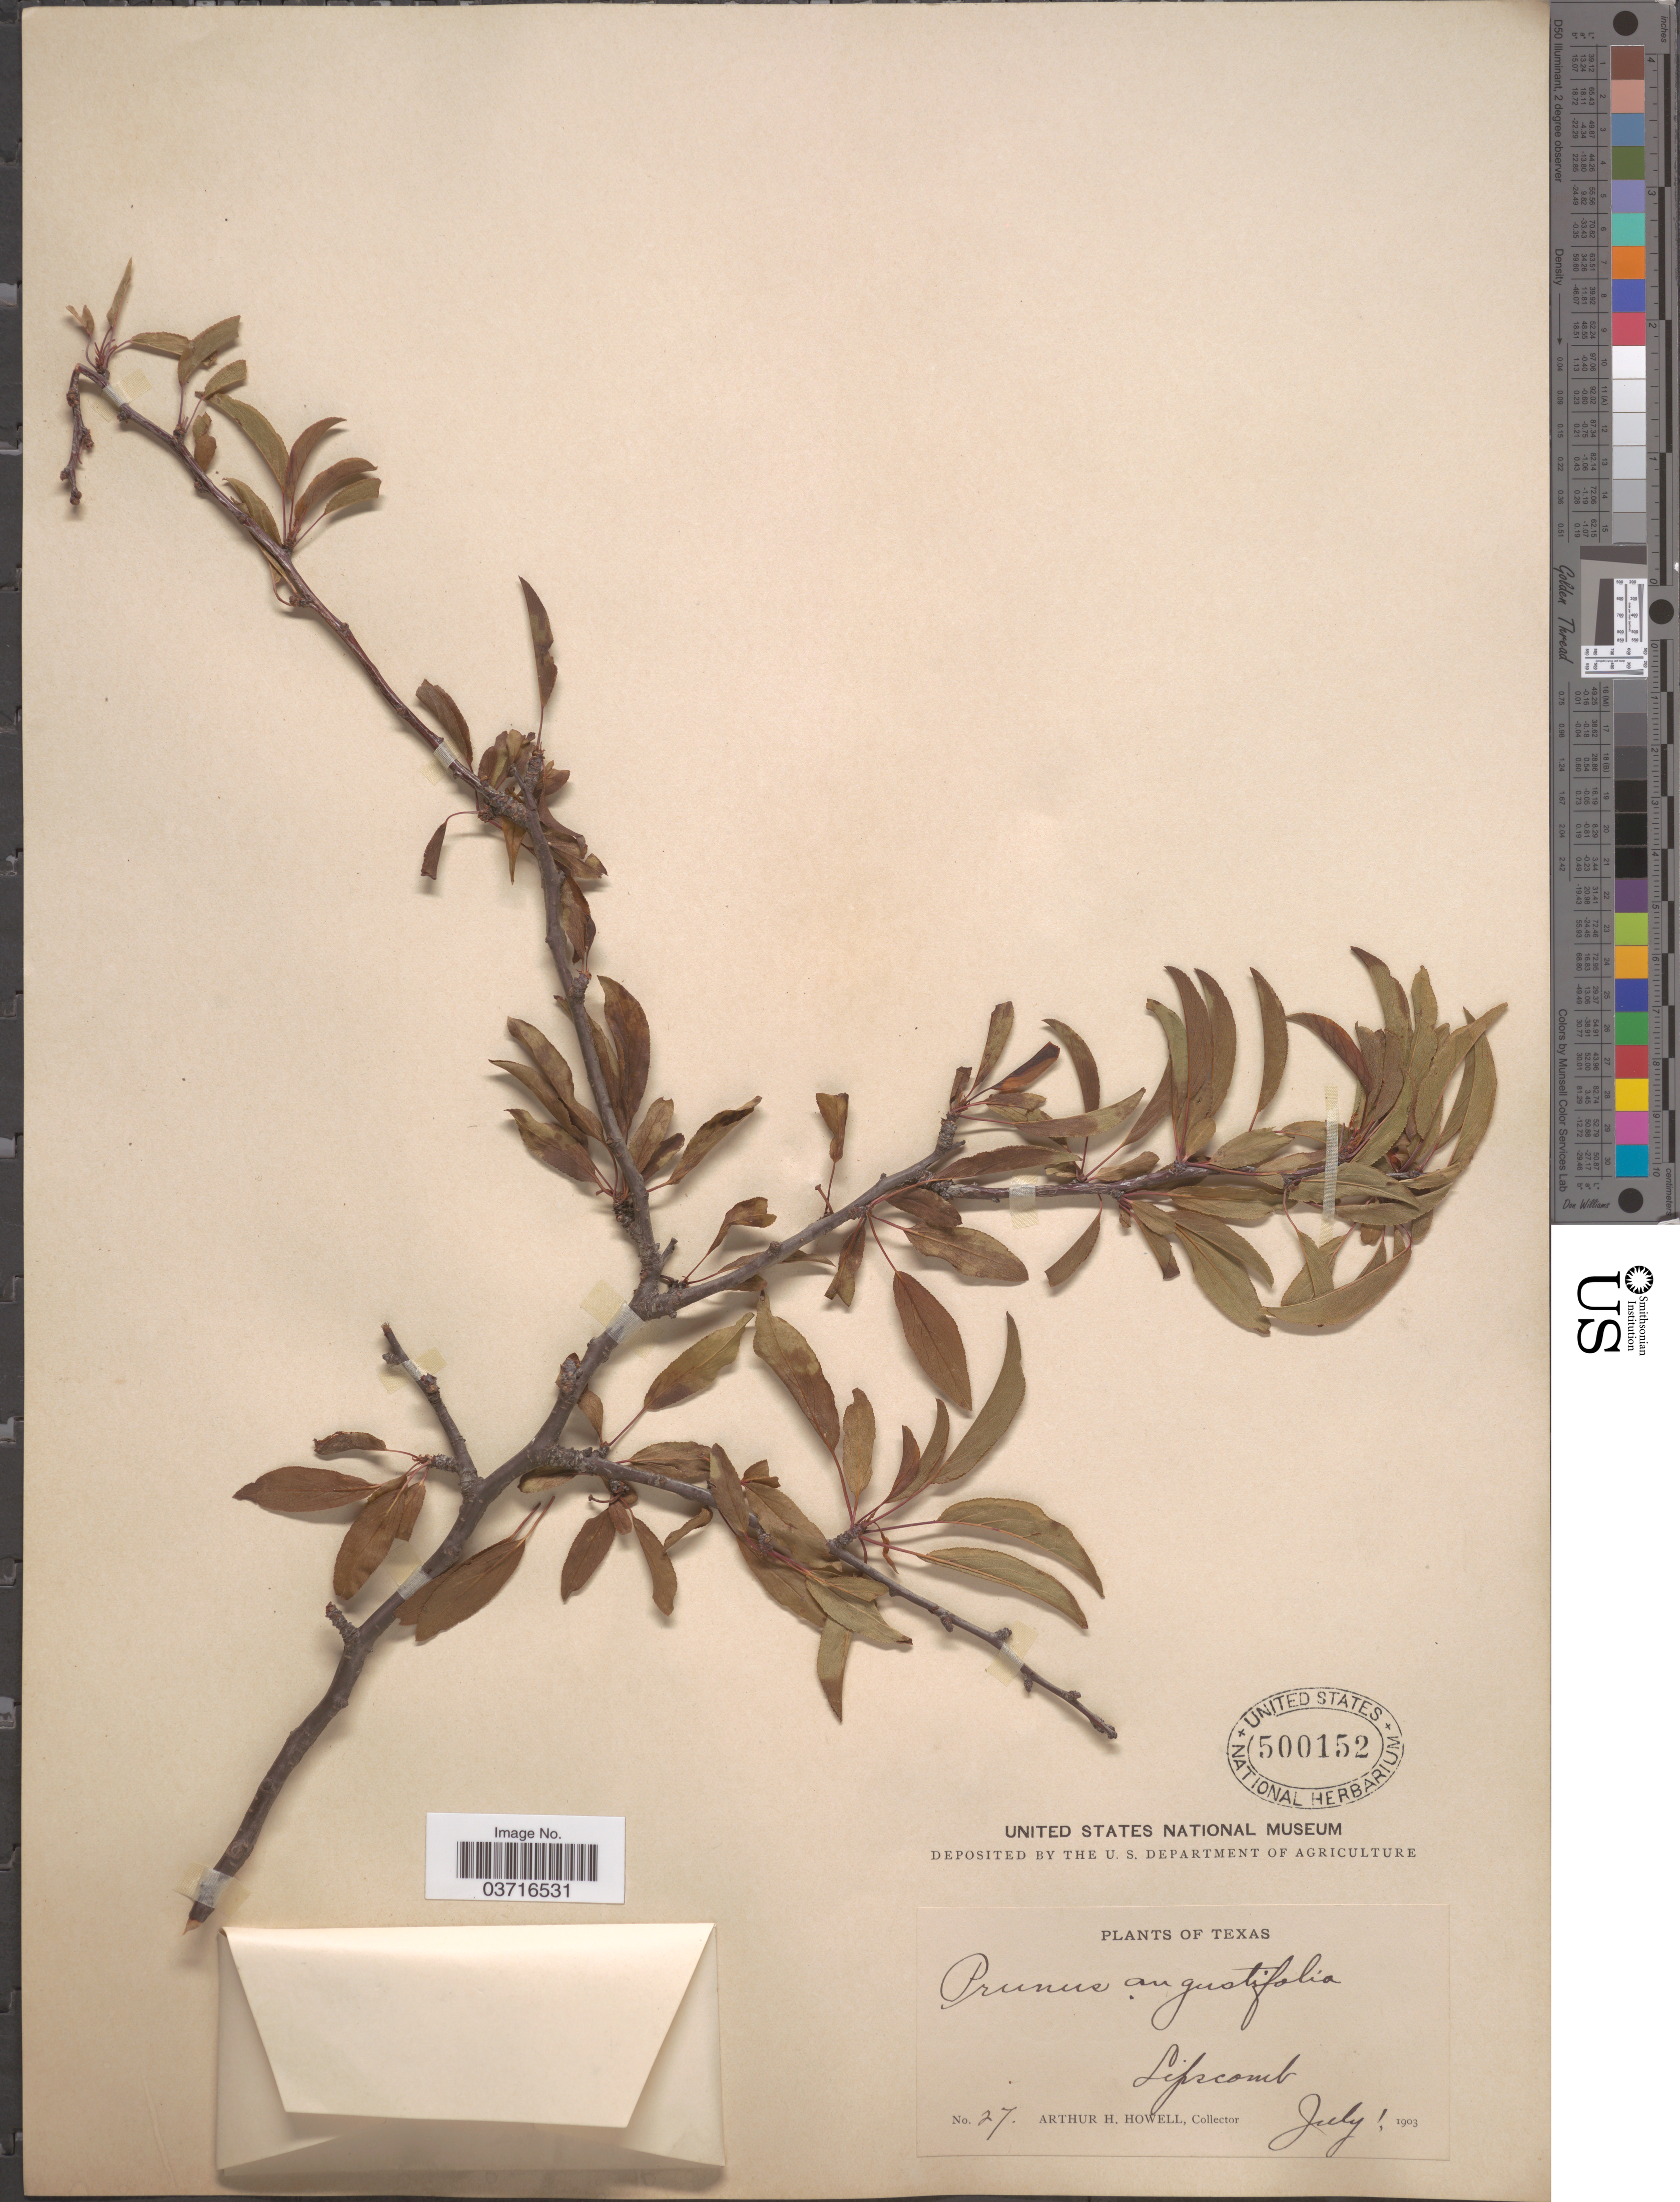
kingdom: Plantae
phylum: Tracheophyta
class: Magnoliopsida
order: Rosales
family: Rosaceae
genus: Prunus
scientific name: Prunus watsonii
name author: Sarg.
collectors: A. H. Howell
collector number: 27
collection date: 1903-07-01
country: United States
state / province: Texas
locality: Lipscomb.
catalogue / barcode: US 500152